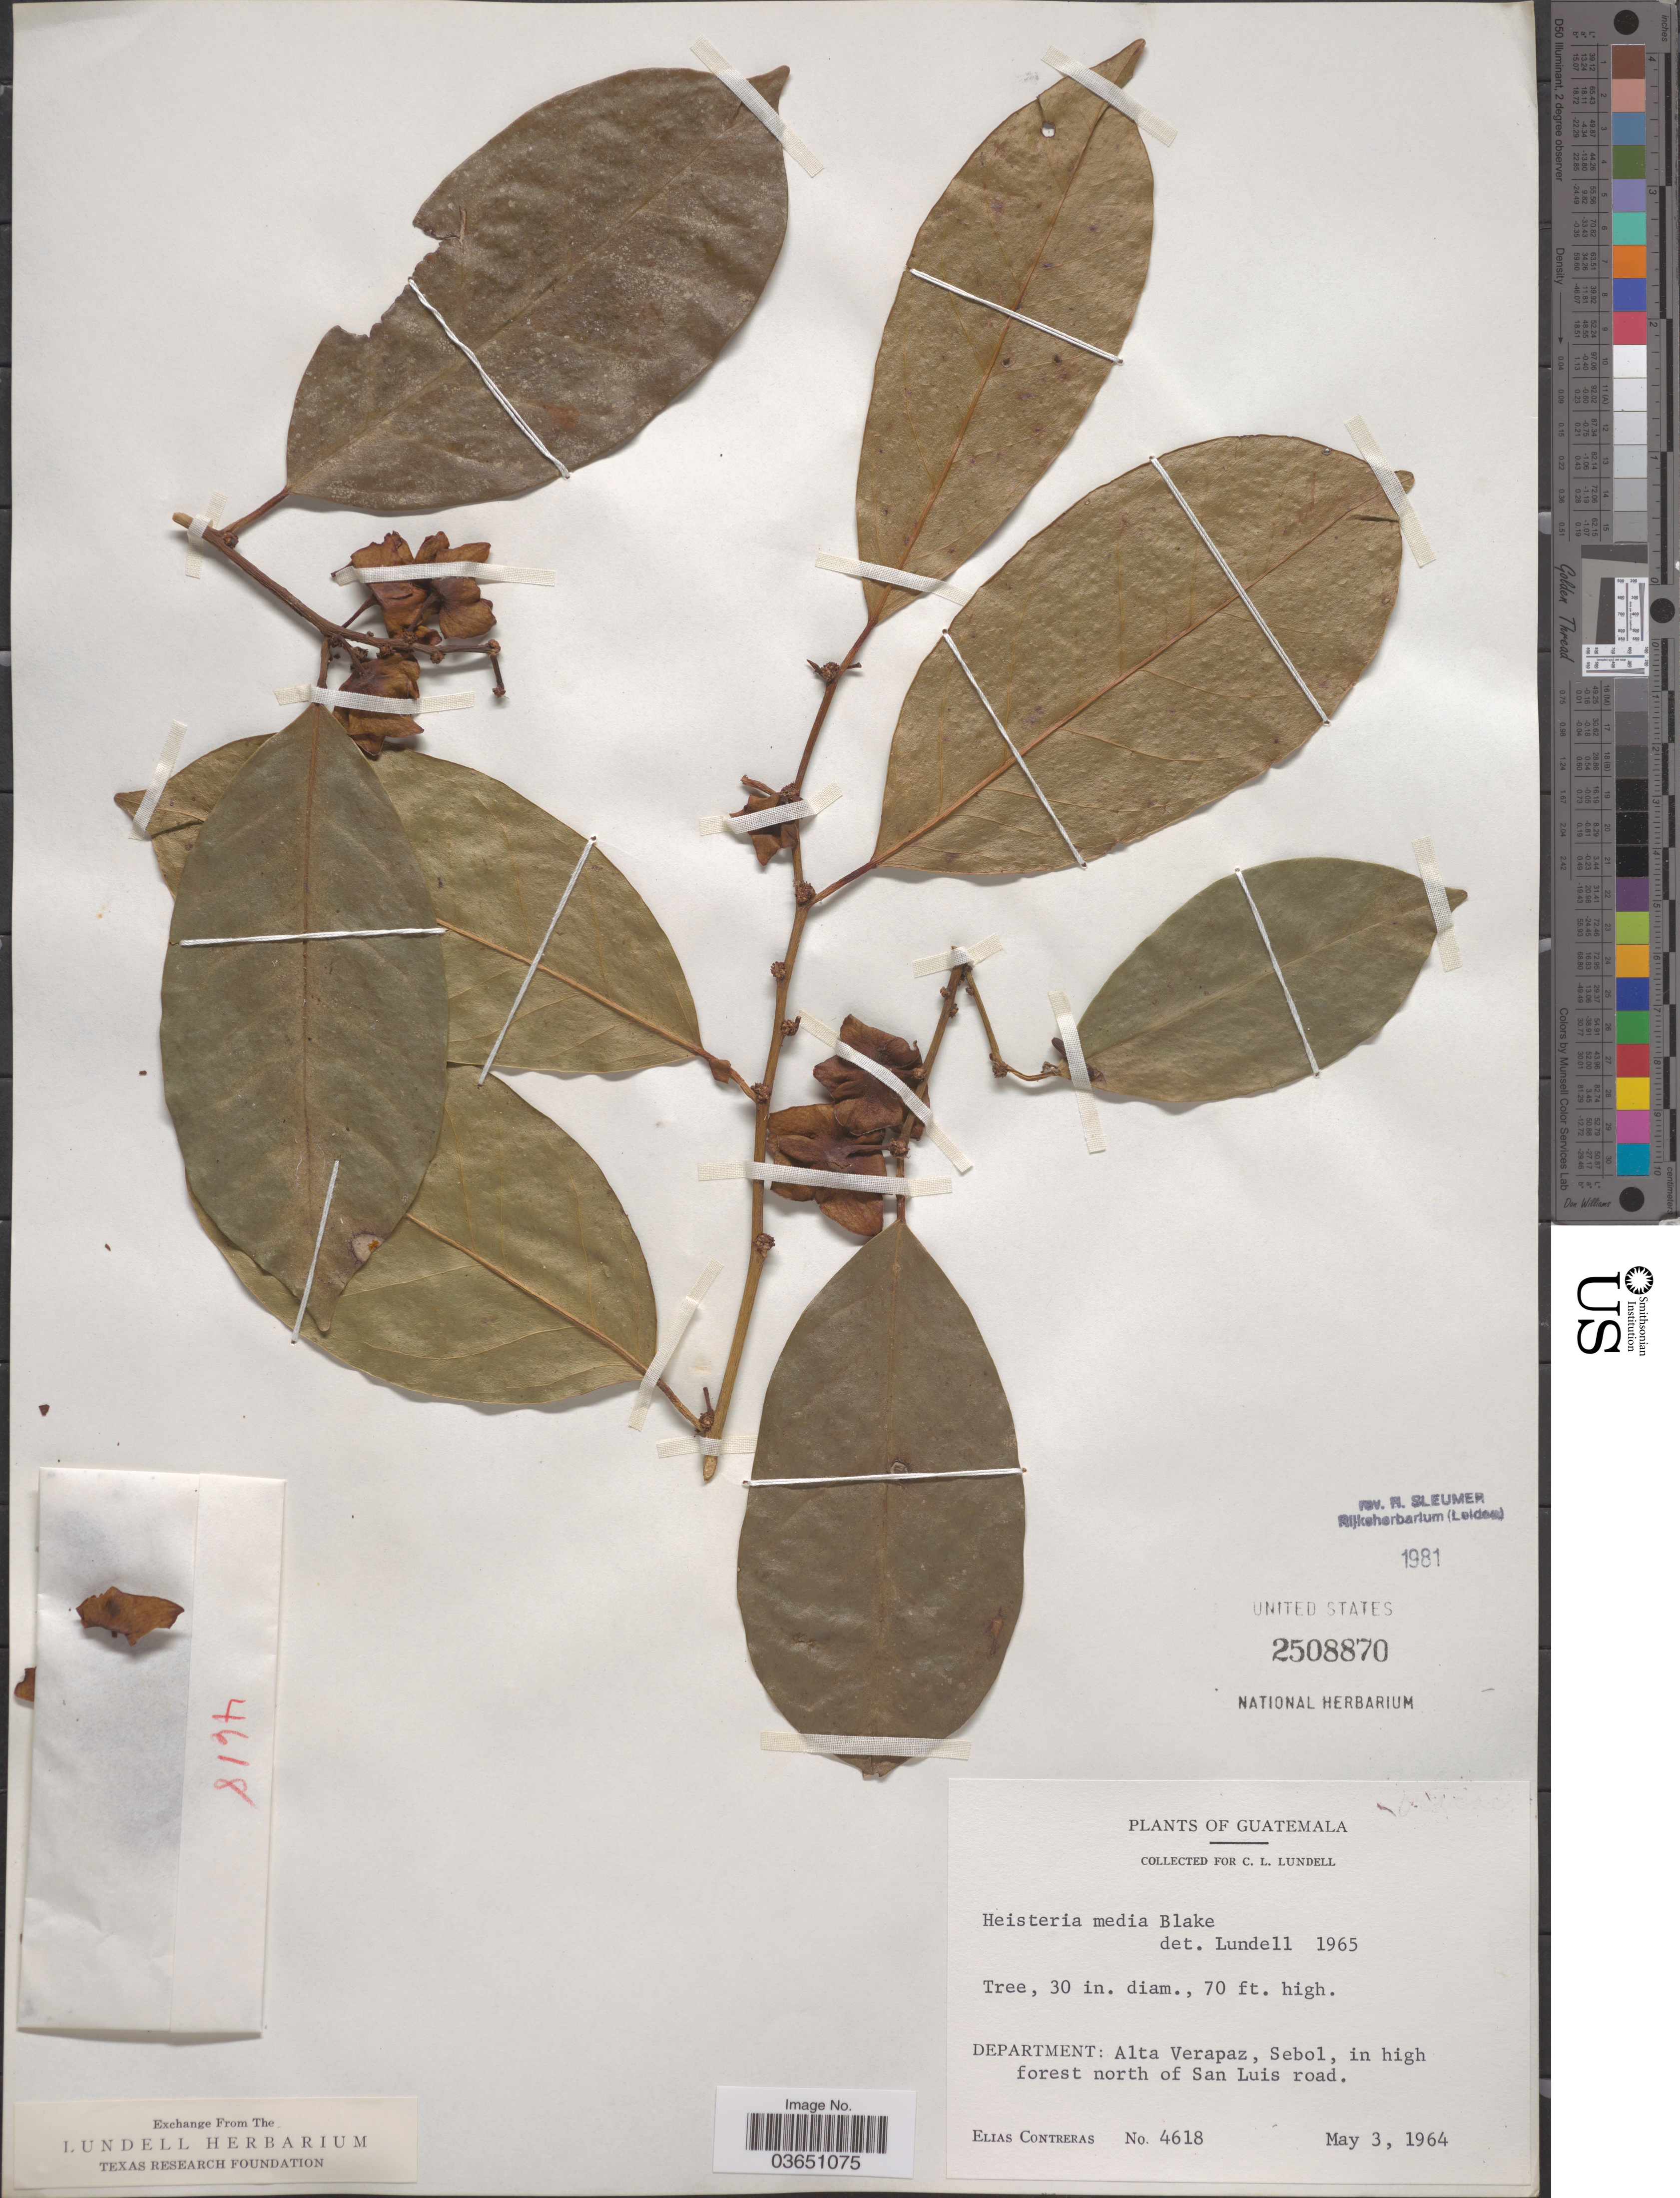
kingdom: Plantae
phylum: Tracheophyta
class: Magnoliopsida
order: Santalales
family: Erythropalaceae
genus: Heisteria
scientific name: Heisteria media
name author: S.F. Blake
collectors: E. Contreras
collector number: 4618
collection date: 1964-05-03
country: Guatemala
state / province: Alta Verapaz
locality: Department: Alta Verapaz, Sebol, in high forest north of San Luis road.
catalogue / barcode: US 2508870